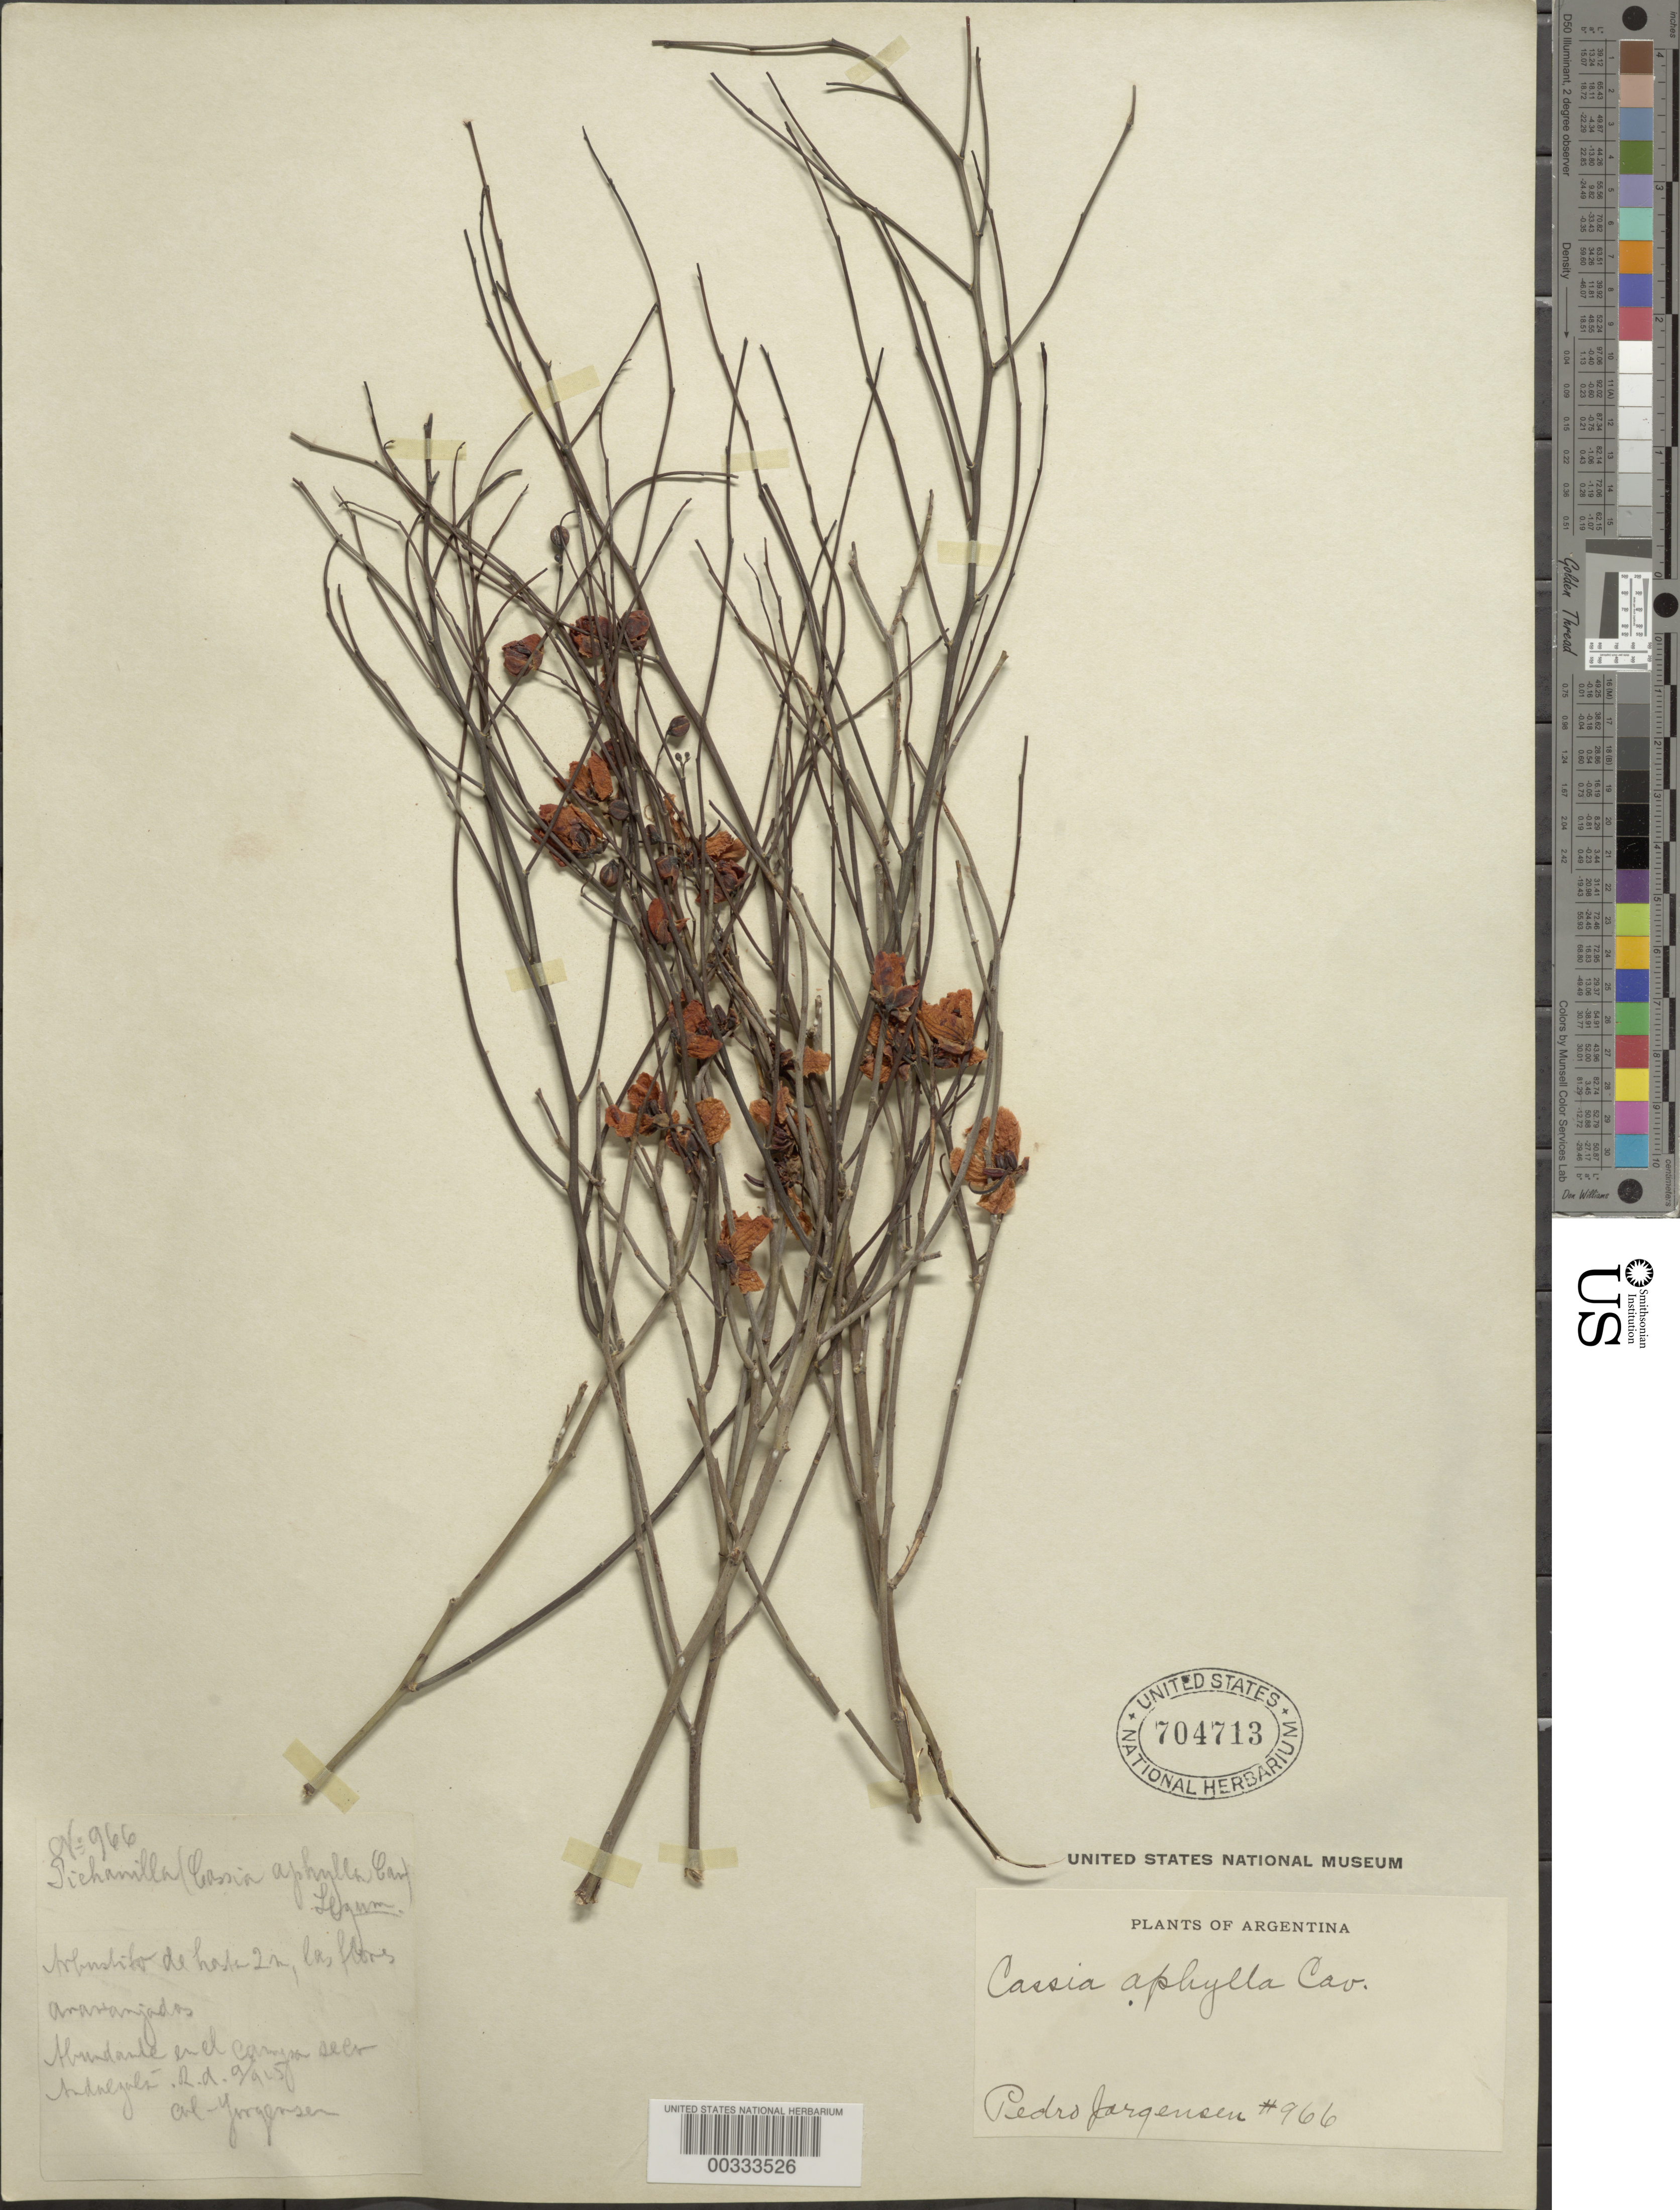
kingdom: Plantae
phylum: Tracheophyta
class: Magnoliopsida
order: Fabales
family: Fabaceae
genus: Senna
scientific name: Senna aphylla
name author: (Cav.) H.S. Irwin & Barneby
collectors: P. Jorgensen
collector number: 966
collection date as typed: Sep 1915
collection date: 1915-09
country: Argentina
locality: Andnegals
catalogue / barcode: US 704713